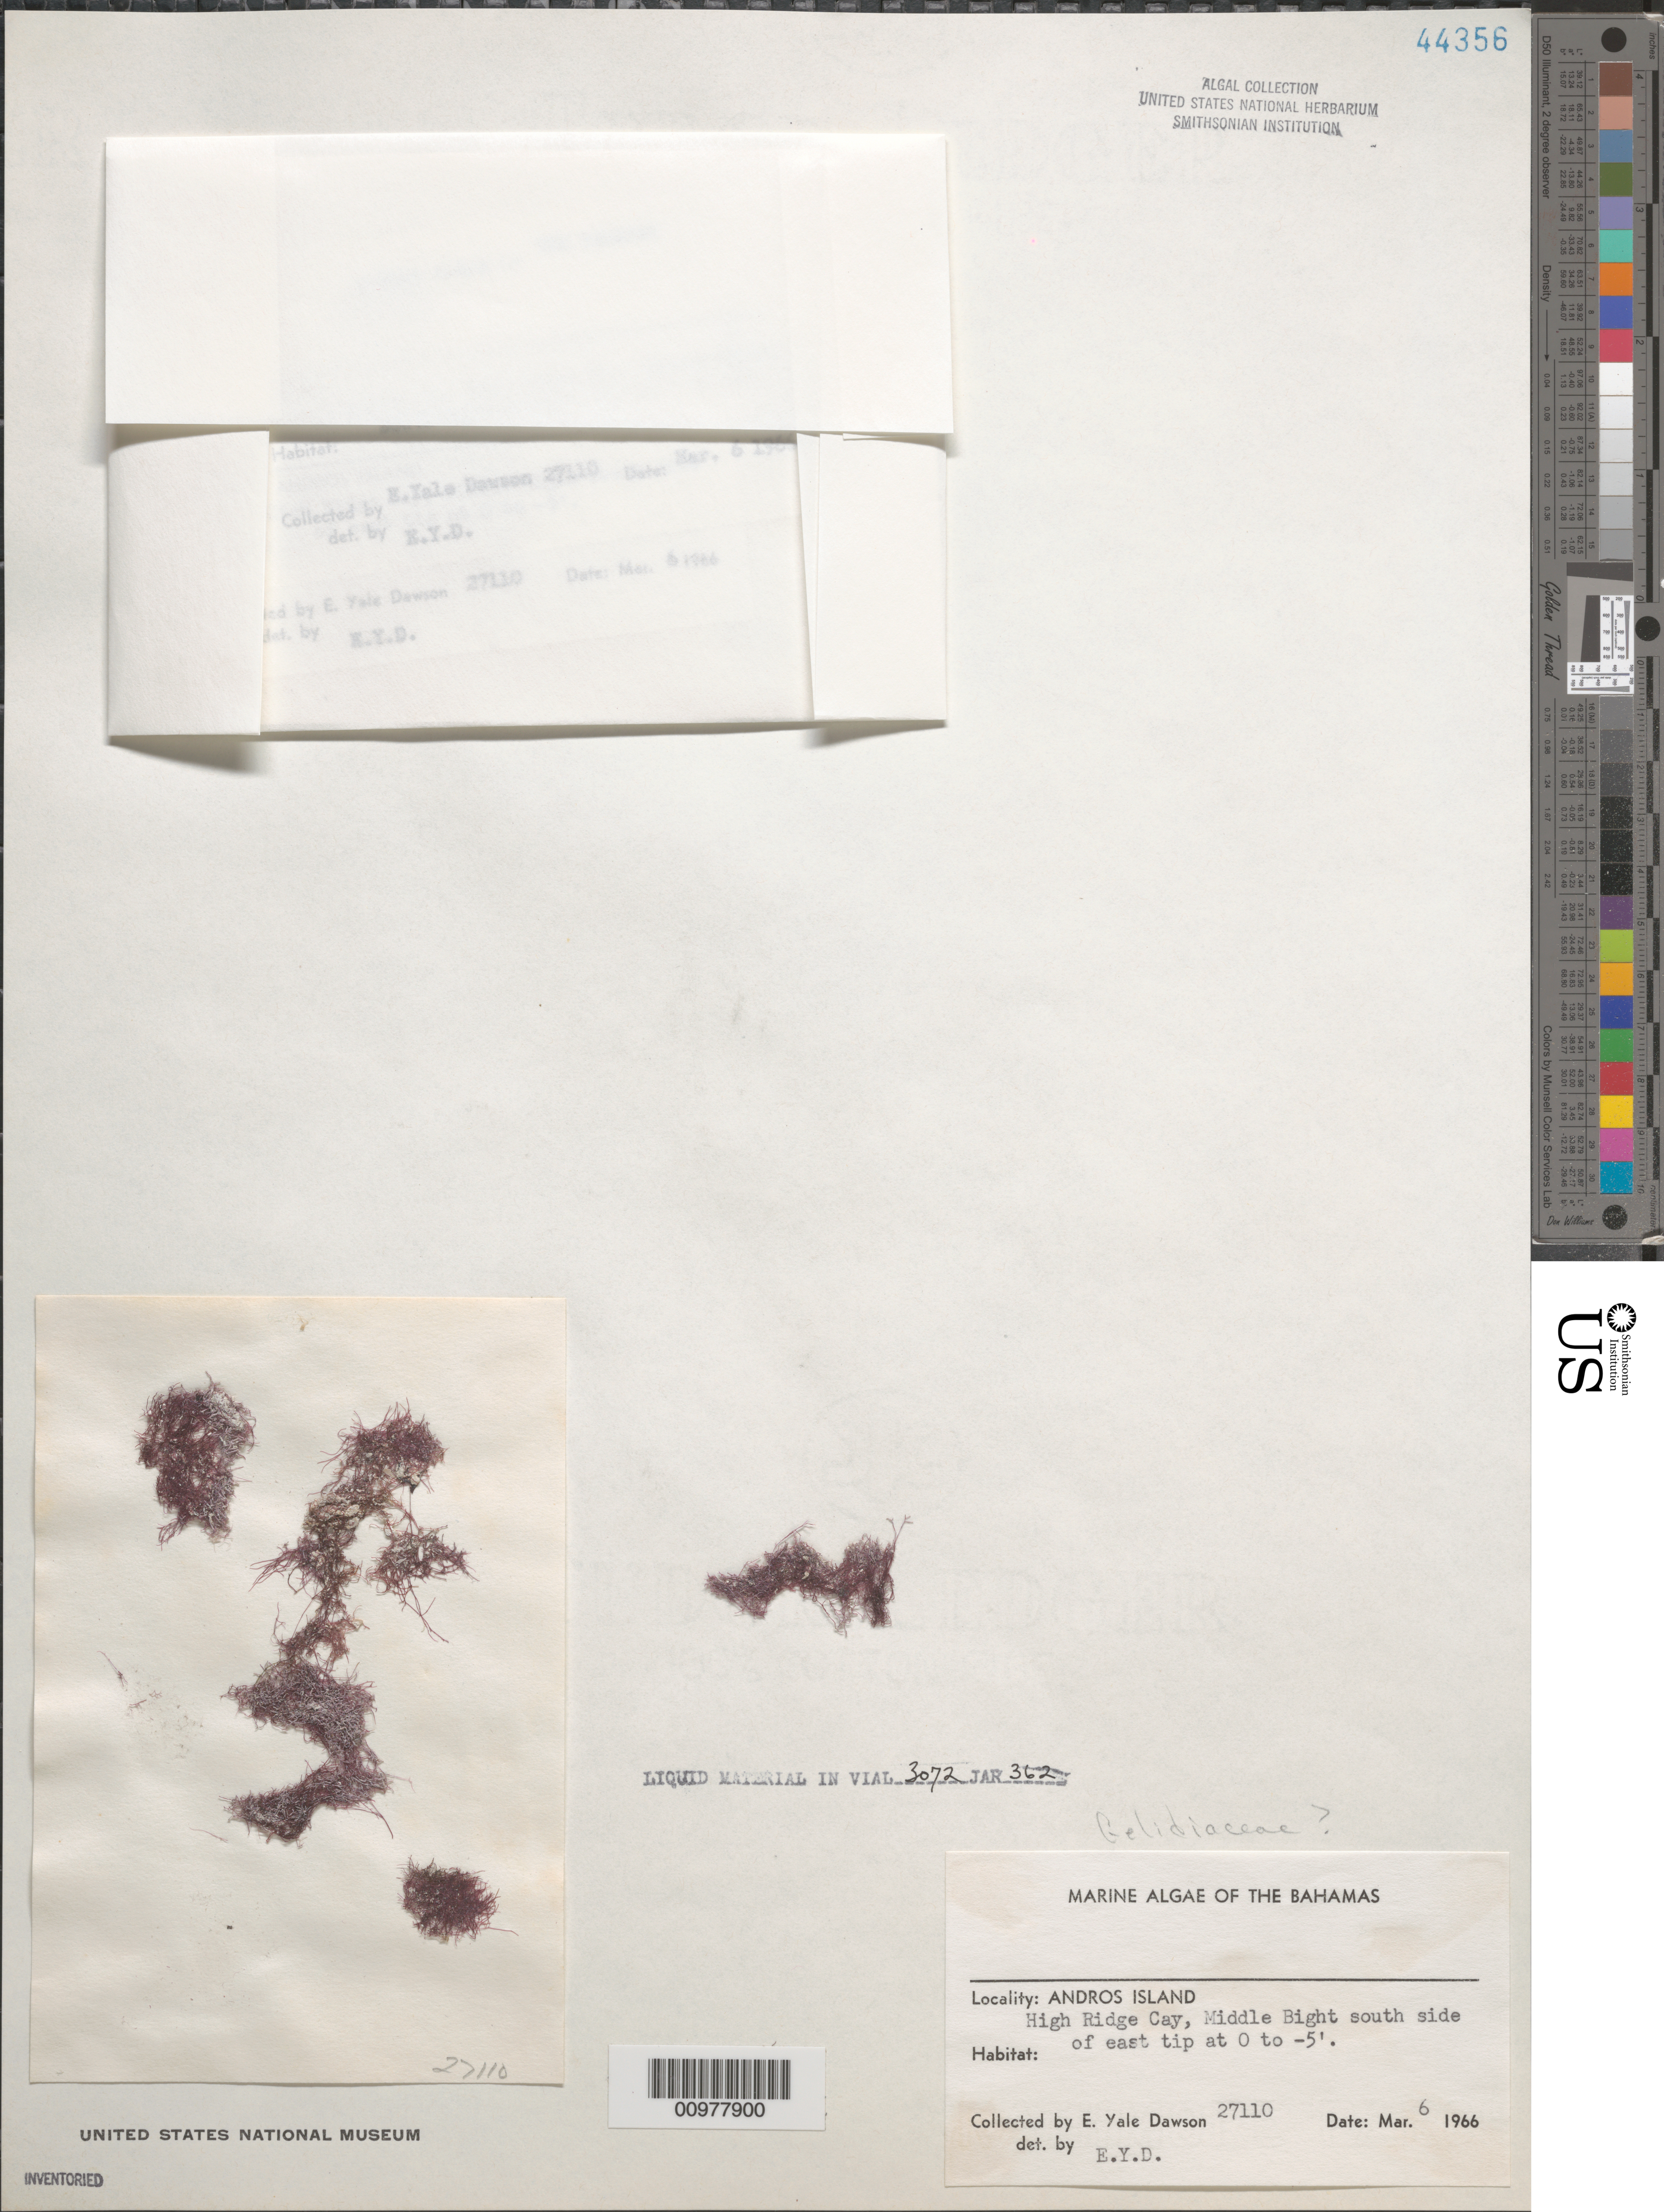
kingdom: Plantae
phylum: Rhodophyta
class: Florideophyceae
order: Gelidiales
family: Gelidiaceae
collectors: E. Y. Dawson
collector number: EYD 27110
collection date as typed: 06 Mar 1966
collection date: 1966-03-06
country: Bahamas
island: High Ridge Cay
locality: Middle Bight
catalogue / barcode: US 44356